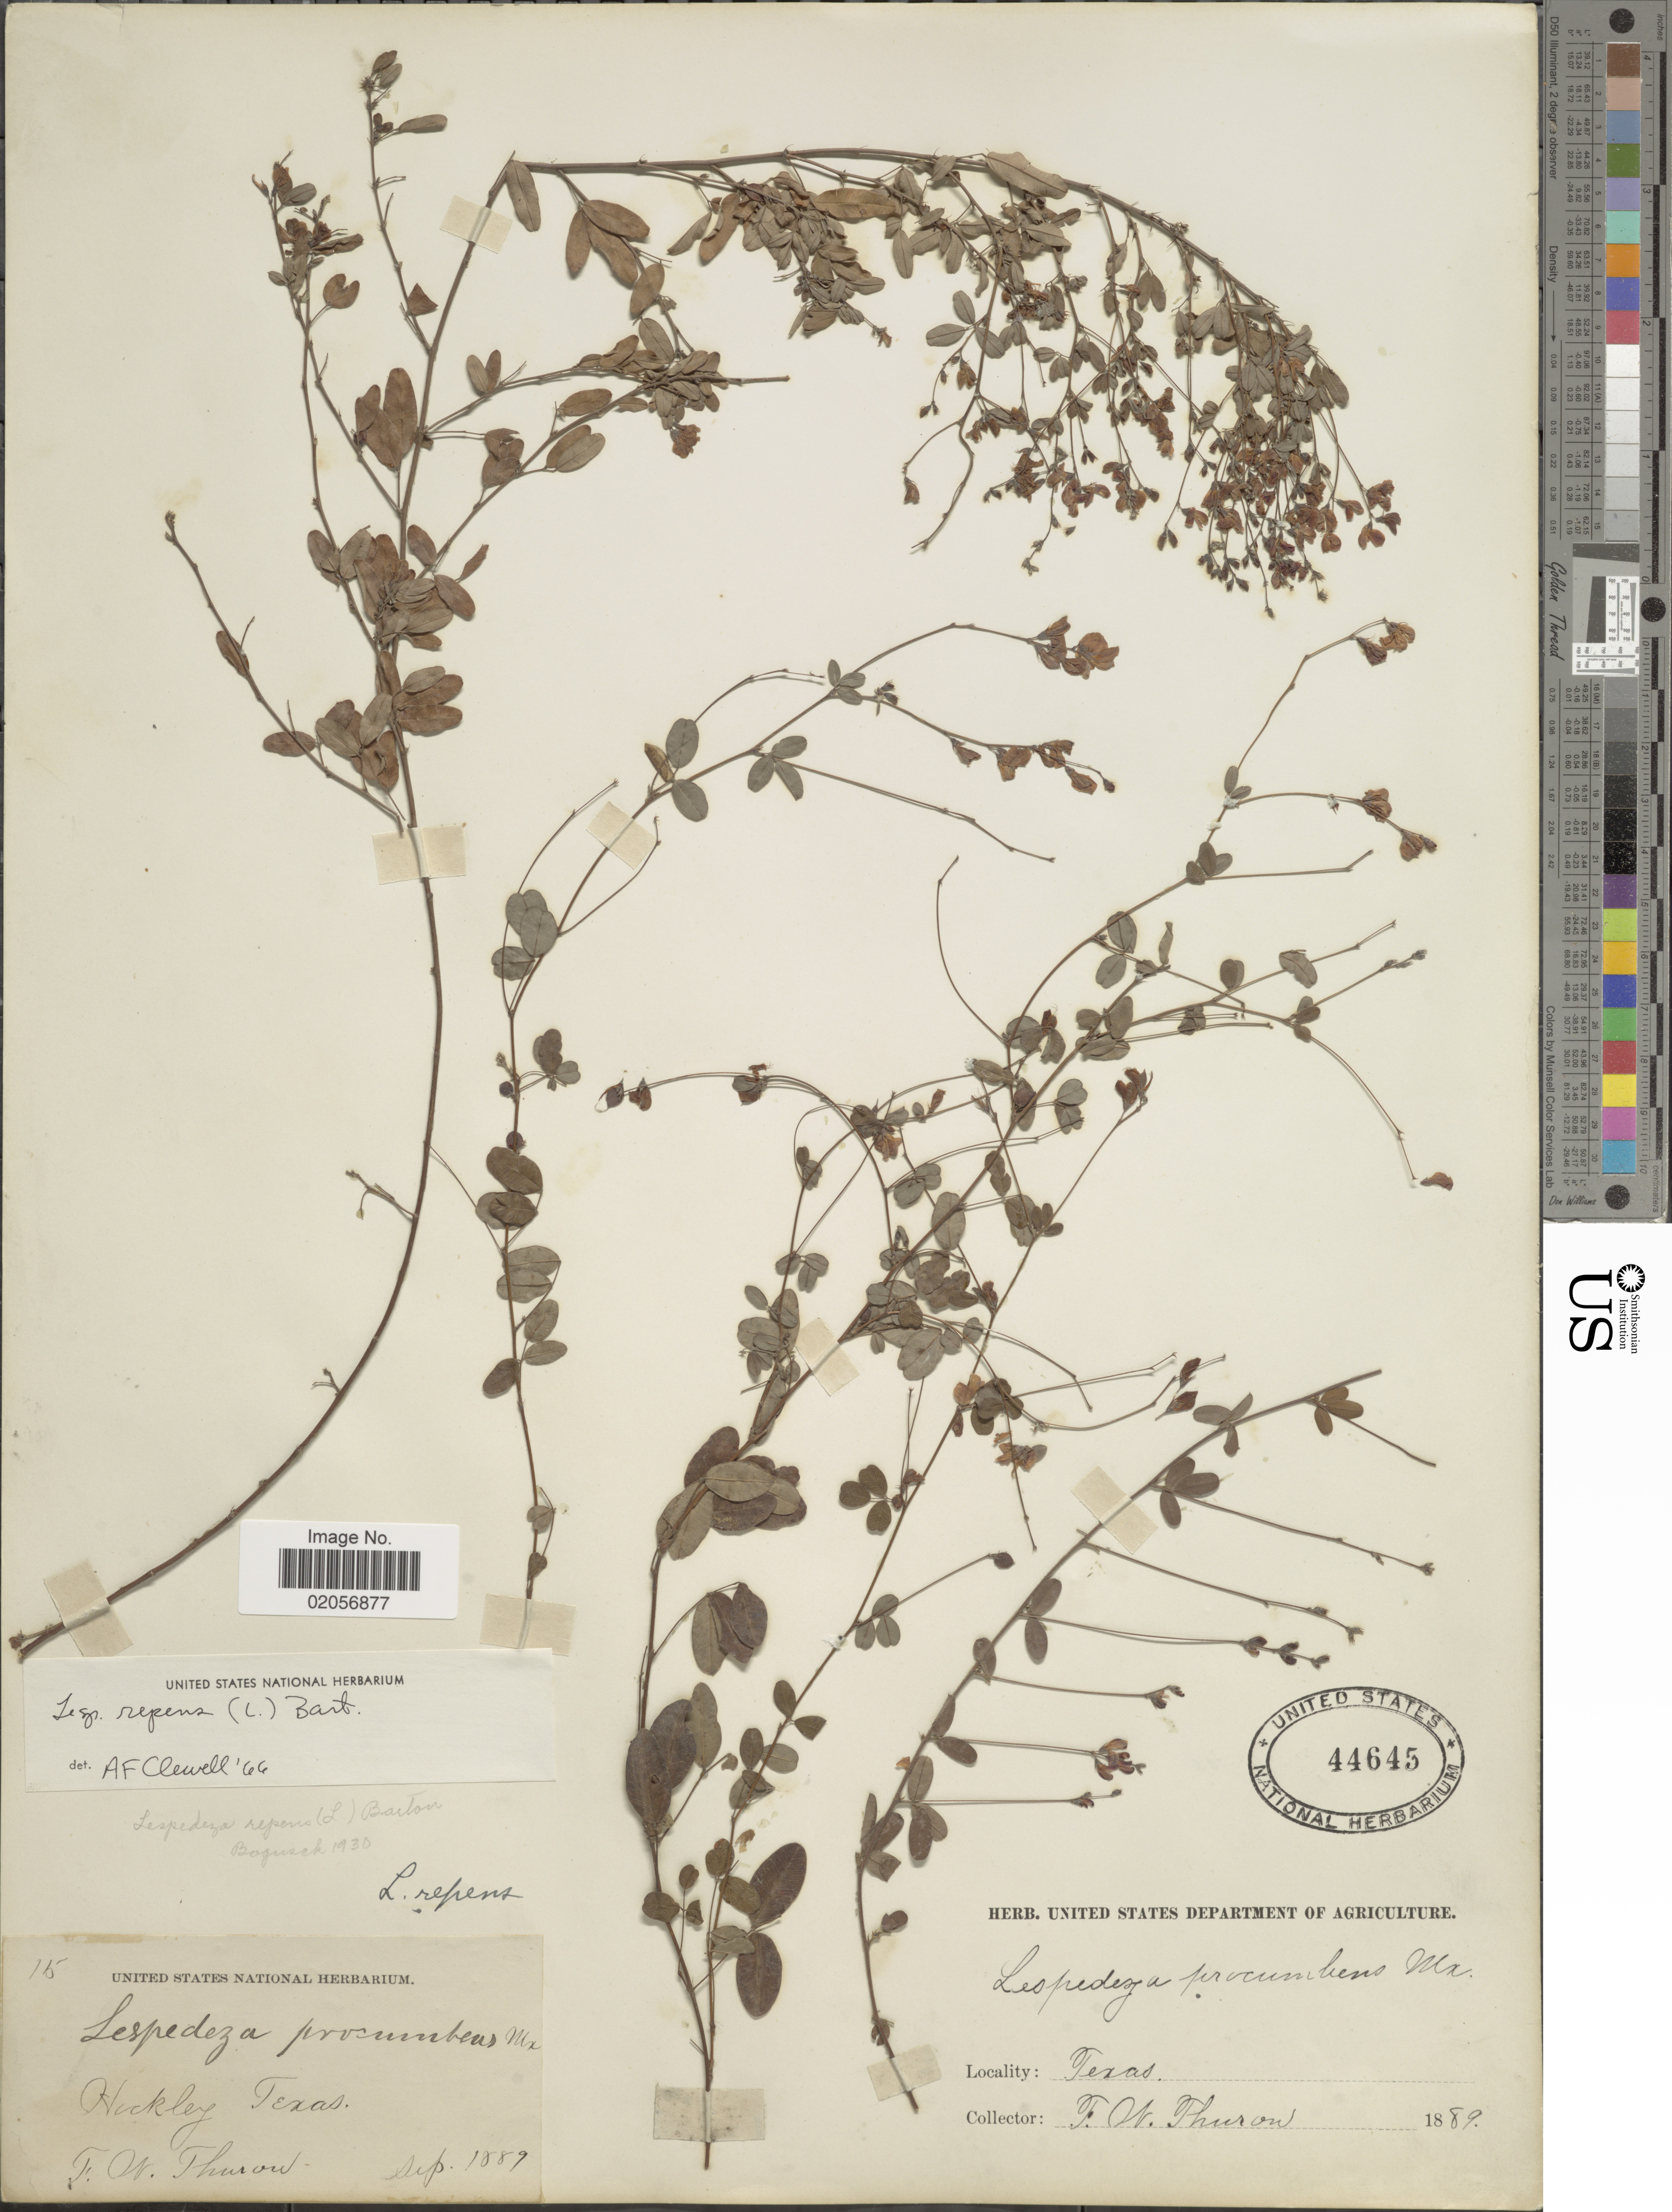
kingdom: Plantae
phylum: Tracheophyta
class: Magnoliopsida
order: Fabales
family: Fabaceae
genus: Lespedeza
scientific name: Lespedeza repens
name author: (L.) W.P.C. Barton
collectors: F. W. Thurow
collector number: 15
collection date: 1889-09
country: United States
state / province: Texas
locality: Hockley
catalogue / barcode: US 44645